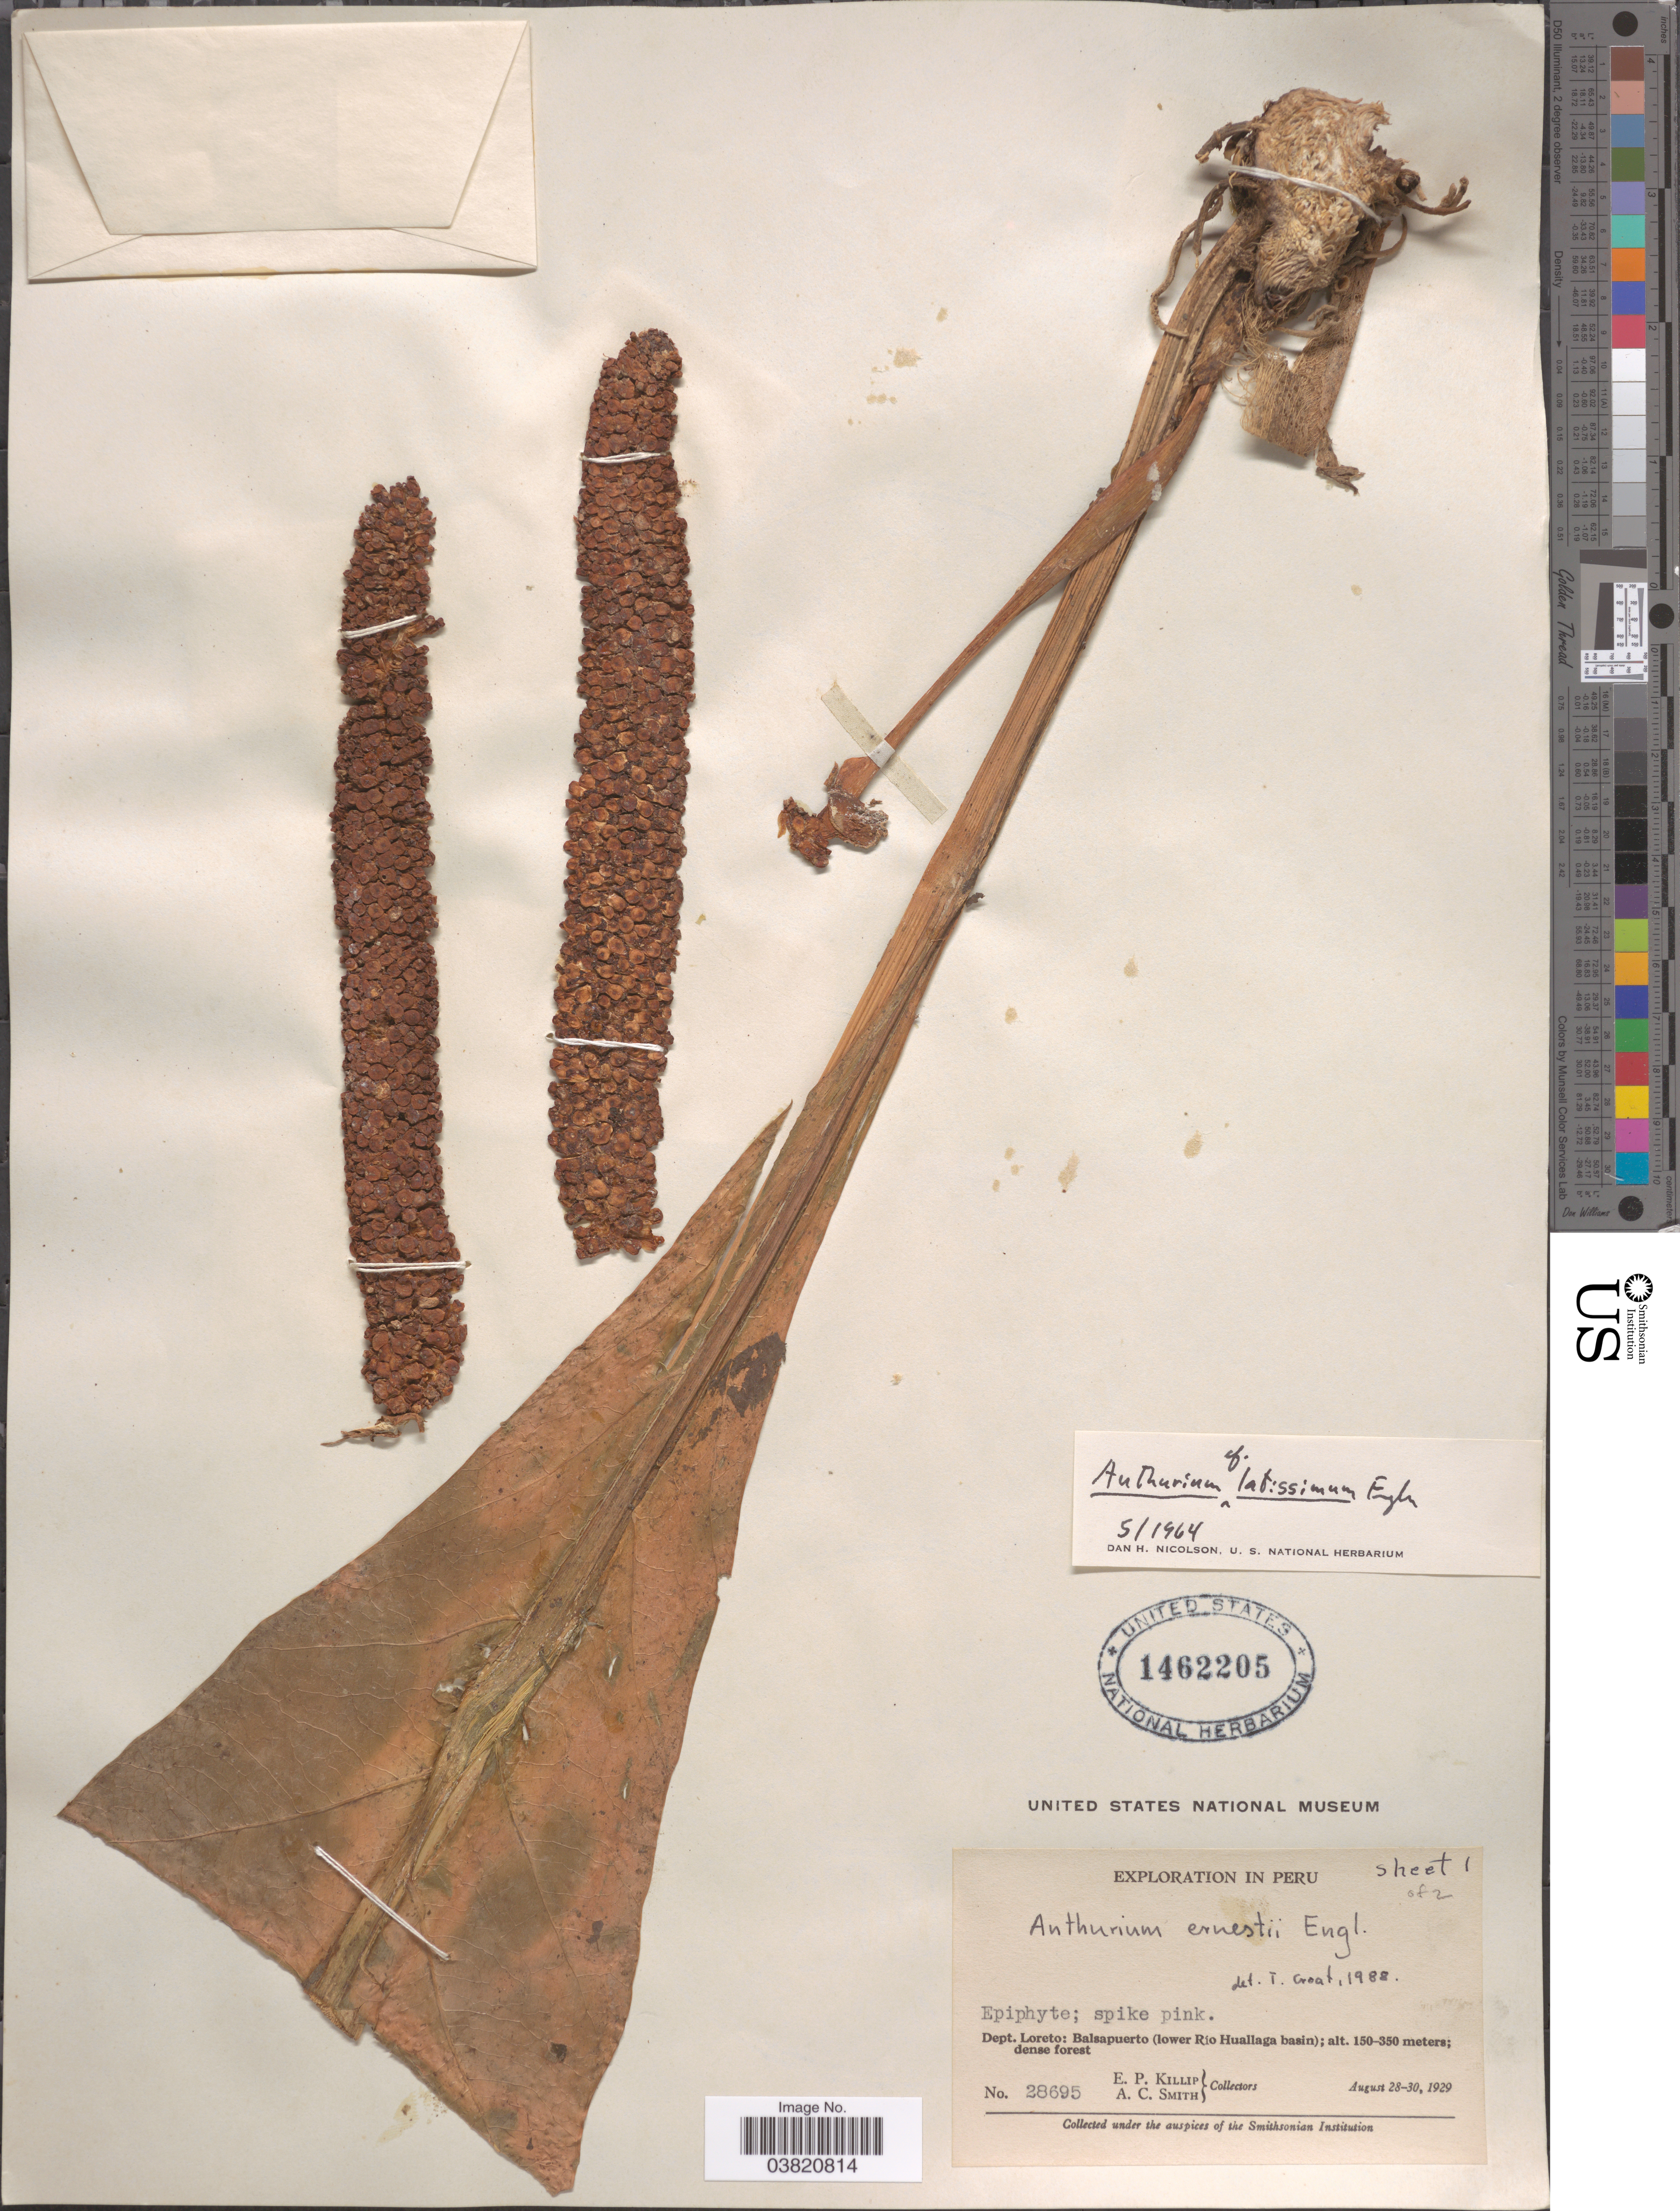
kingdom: Plantae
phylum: Tracheophyta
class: Liliopsida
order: Alismatales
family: Araceae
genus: Anthurium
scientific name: Anthurium eminens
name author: Schott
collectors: E. P. Killip & A. C. Smith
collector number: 28695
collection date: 1929-08-28/1929-08-30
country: Peru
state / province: Loreto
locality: Dept. Loreto: Balsapuerto (lower Río Huallaga basin).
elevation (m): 150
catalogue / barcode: US 1462205